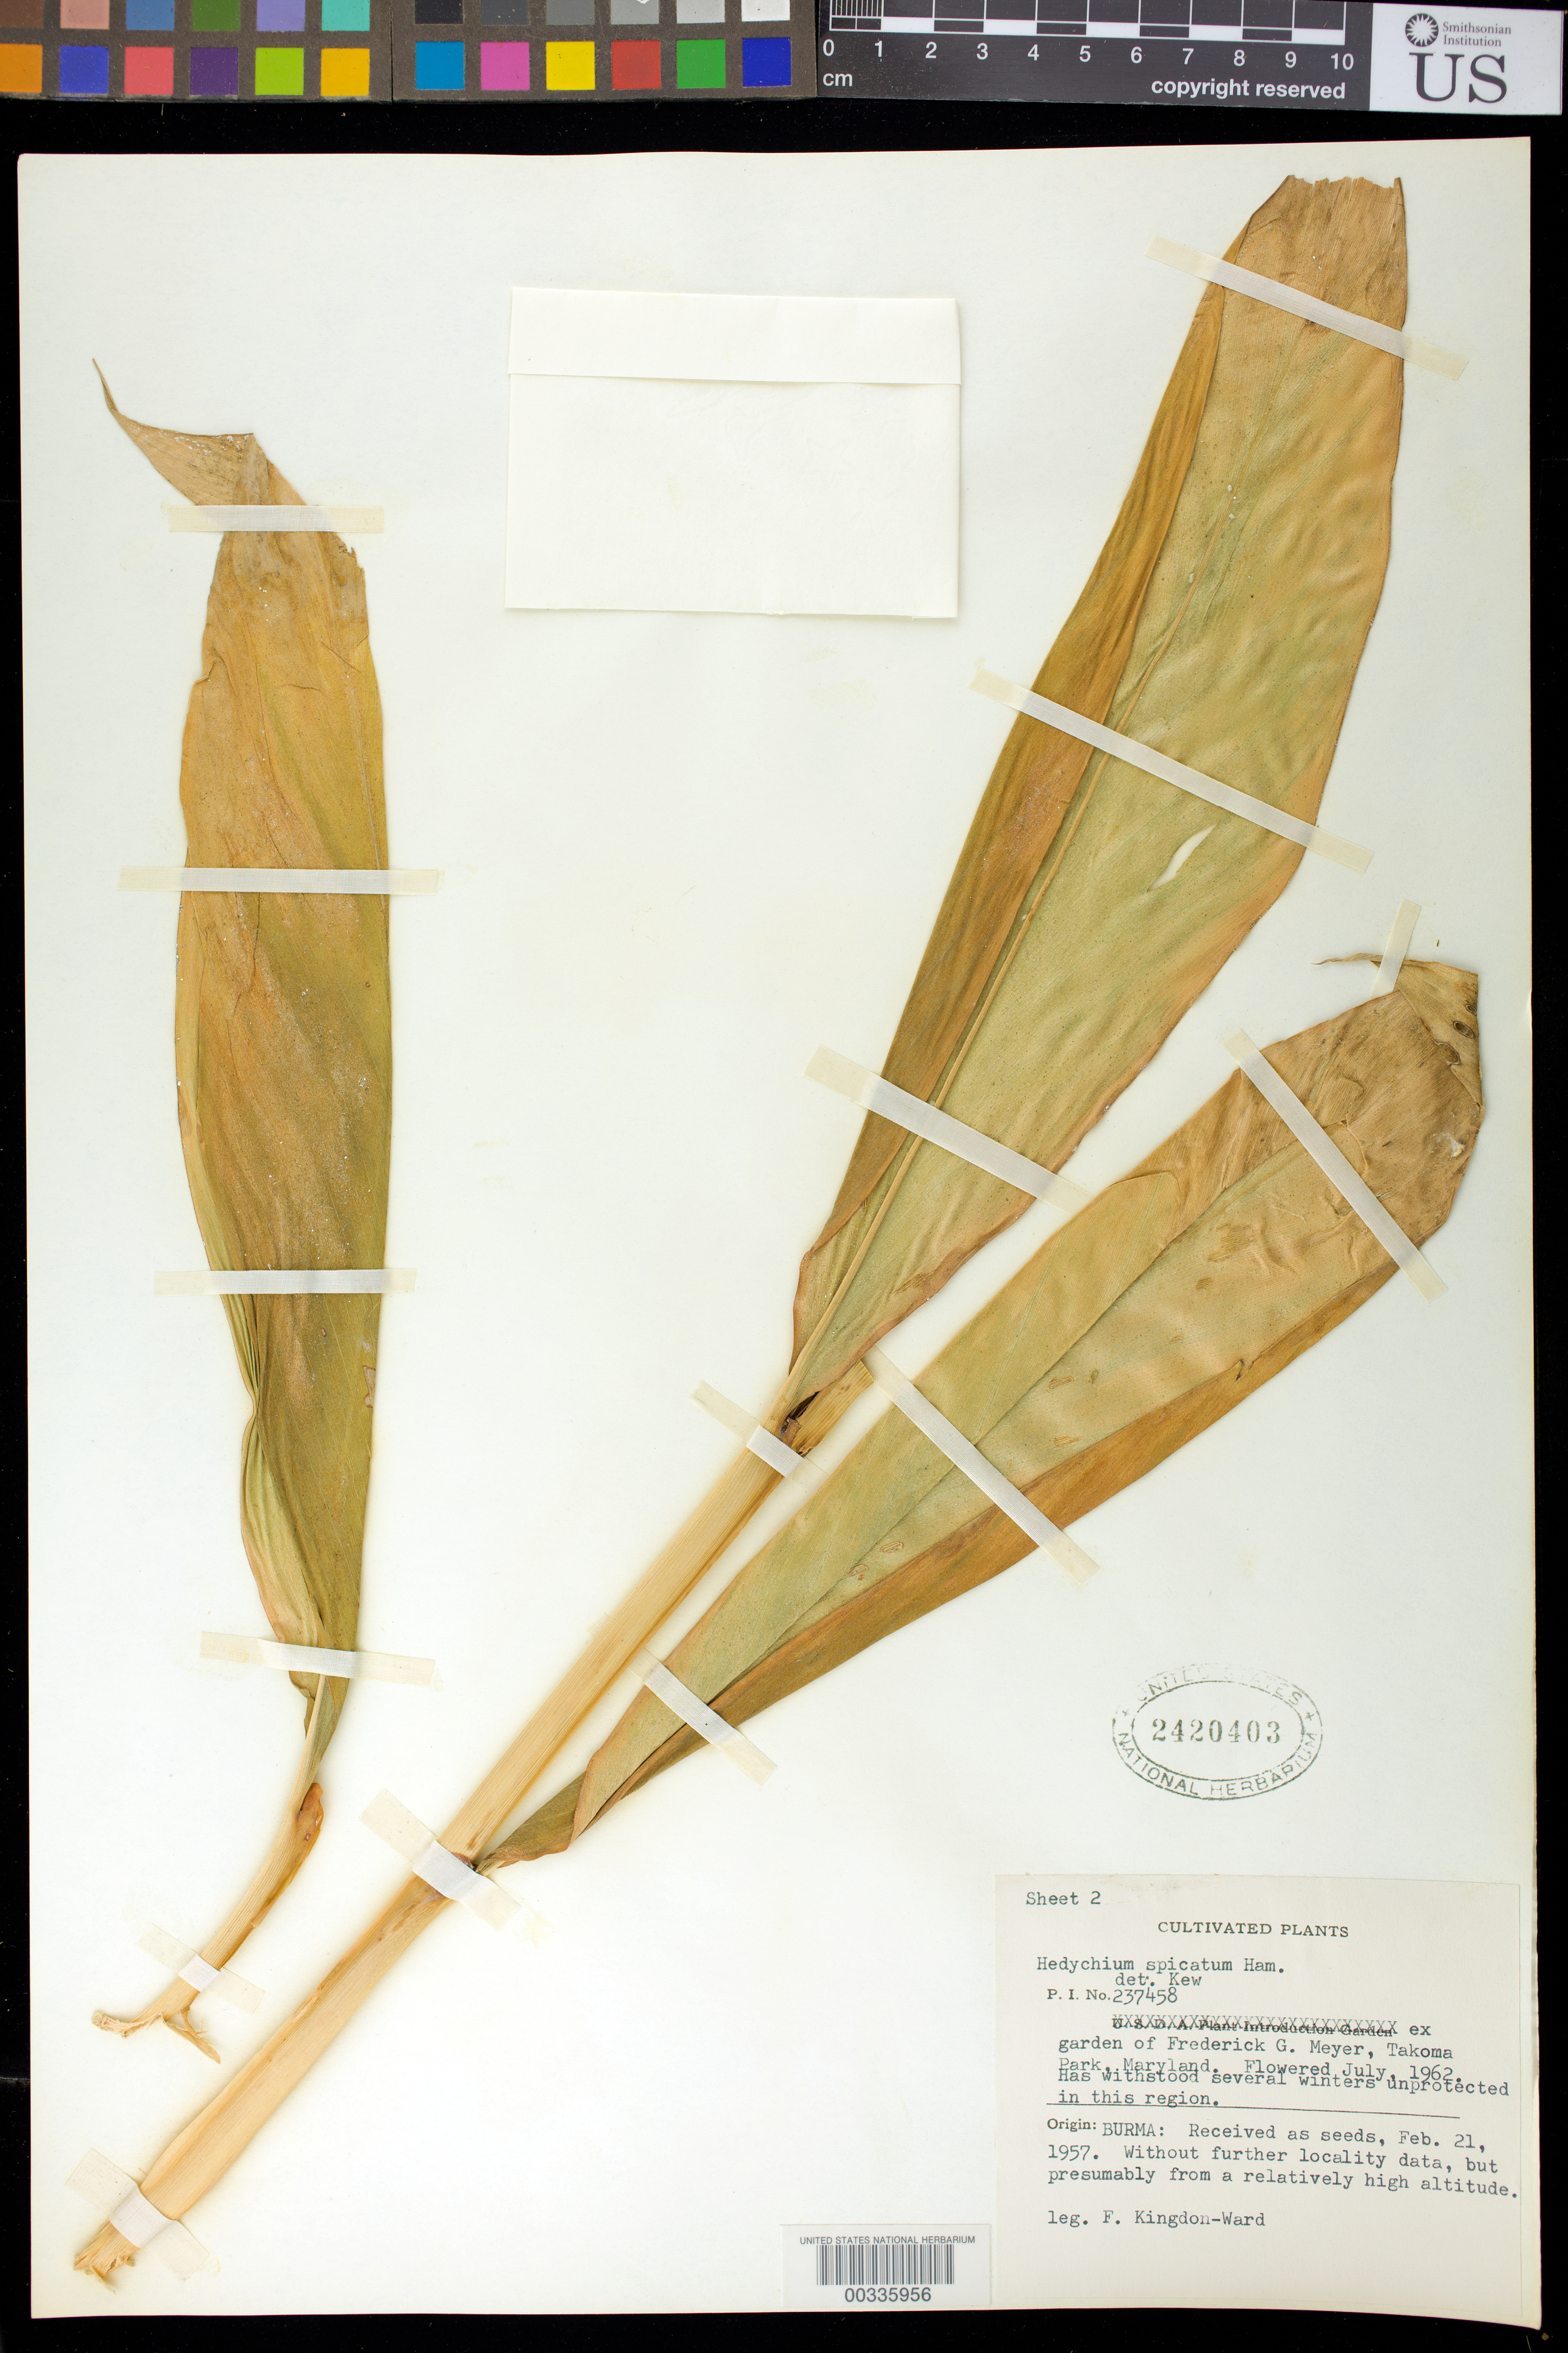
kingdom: Plantae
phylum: Tracheophyta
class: Liliopsida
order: Zingiberales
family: Zingiberaceae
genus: Hedychium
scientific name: Hedychium spicatum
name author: Buch.-Ham. ex Sm.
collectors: F. Kingdon Ward et al.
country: Myanmar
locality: Without further locality data, but presumably from a relatively high altitude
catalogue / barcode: US 2420403